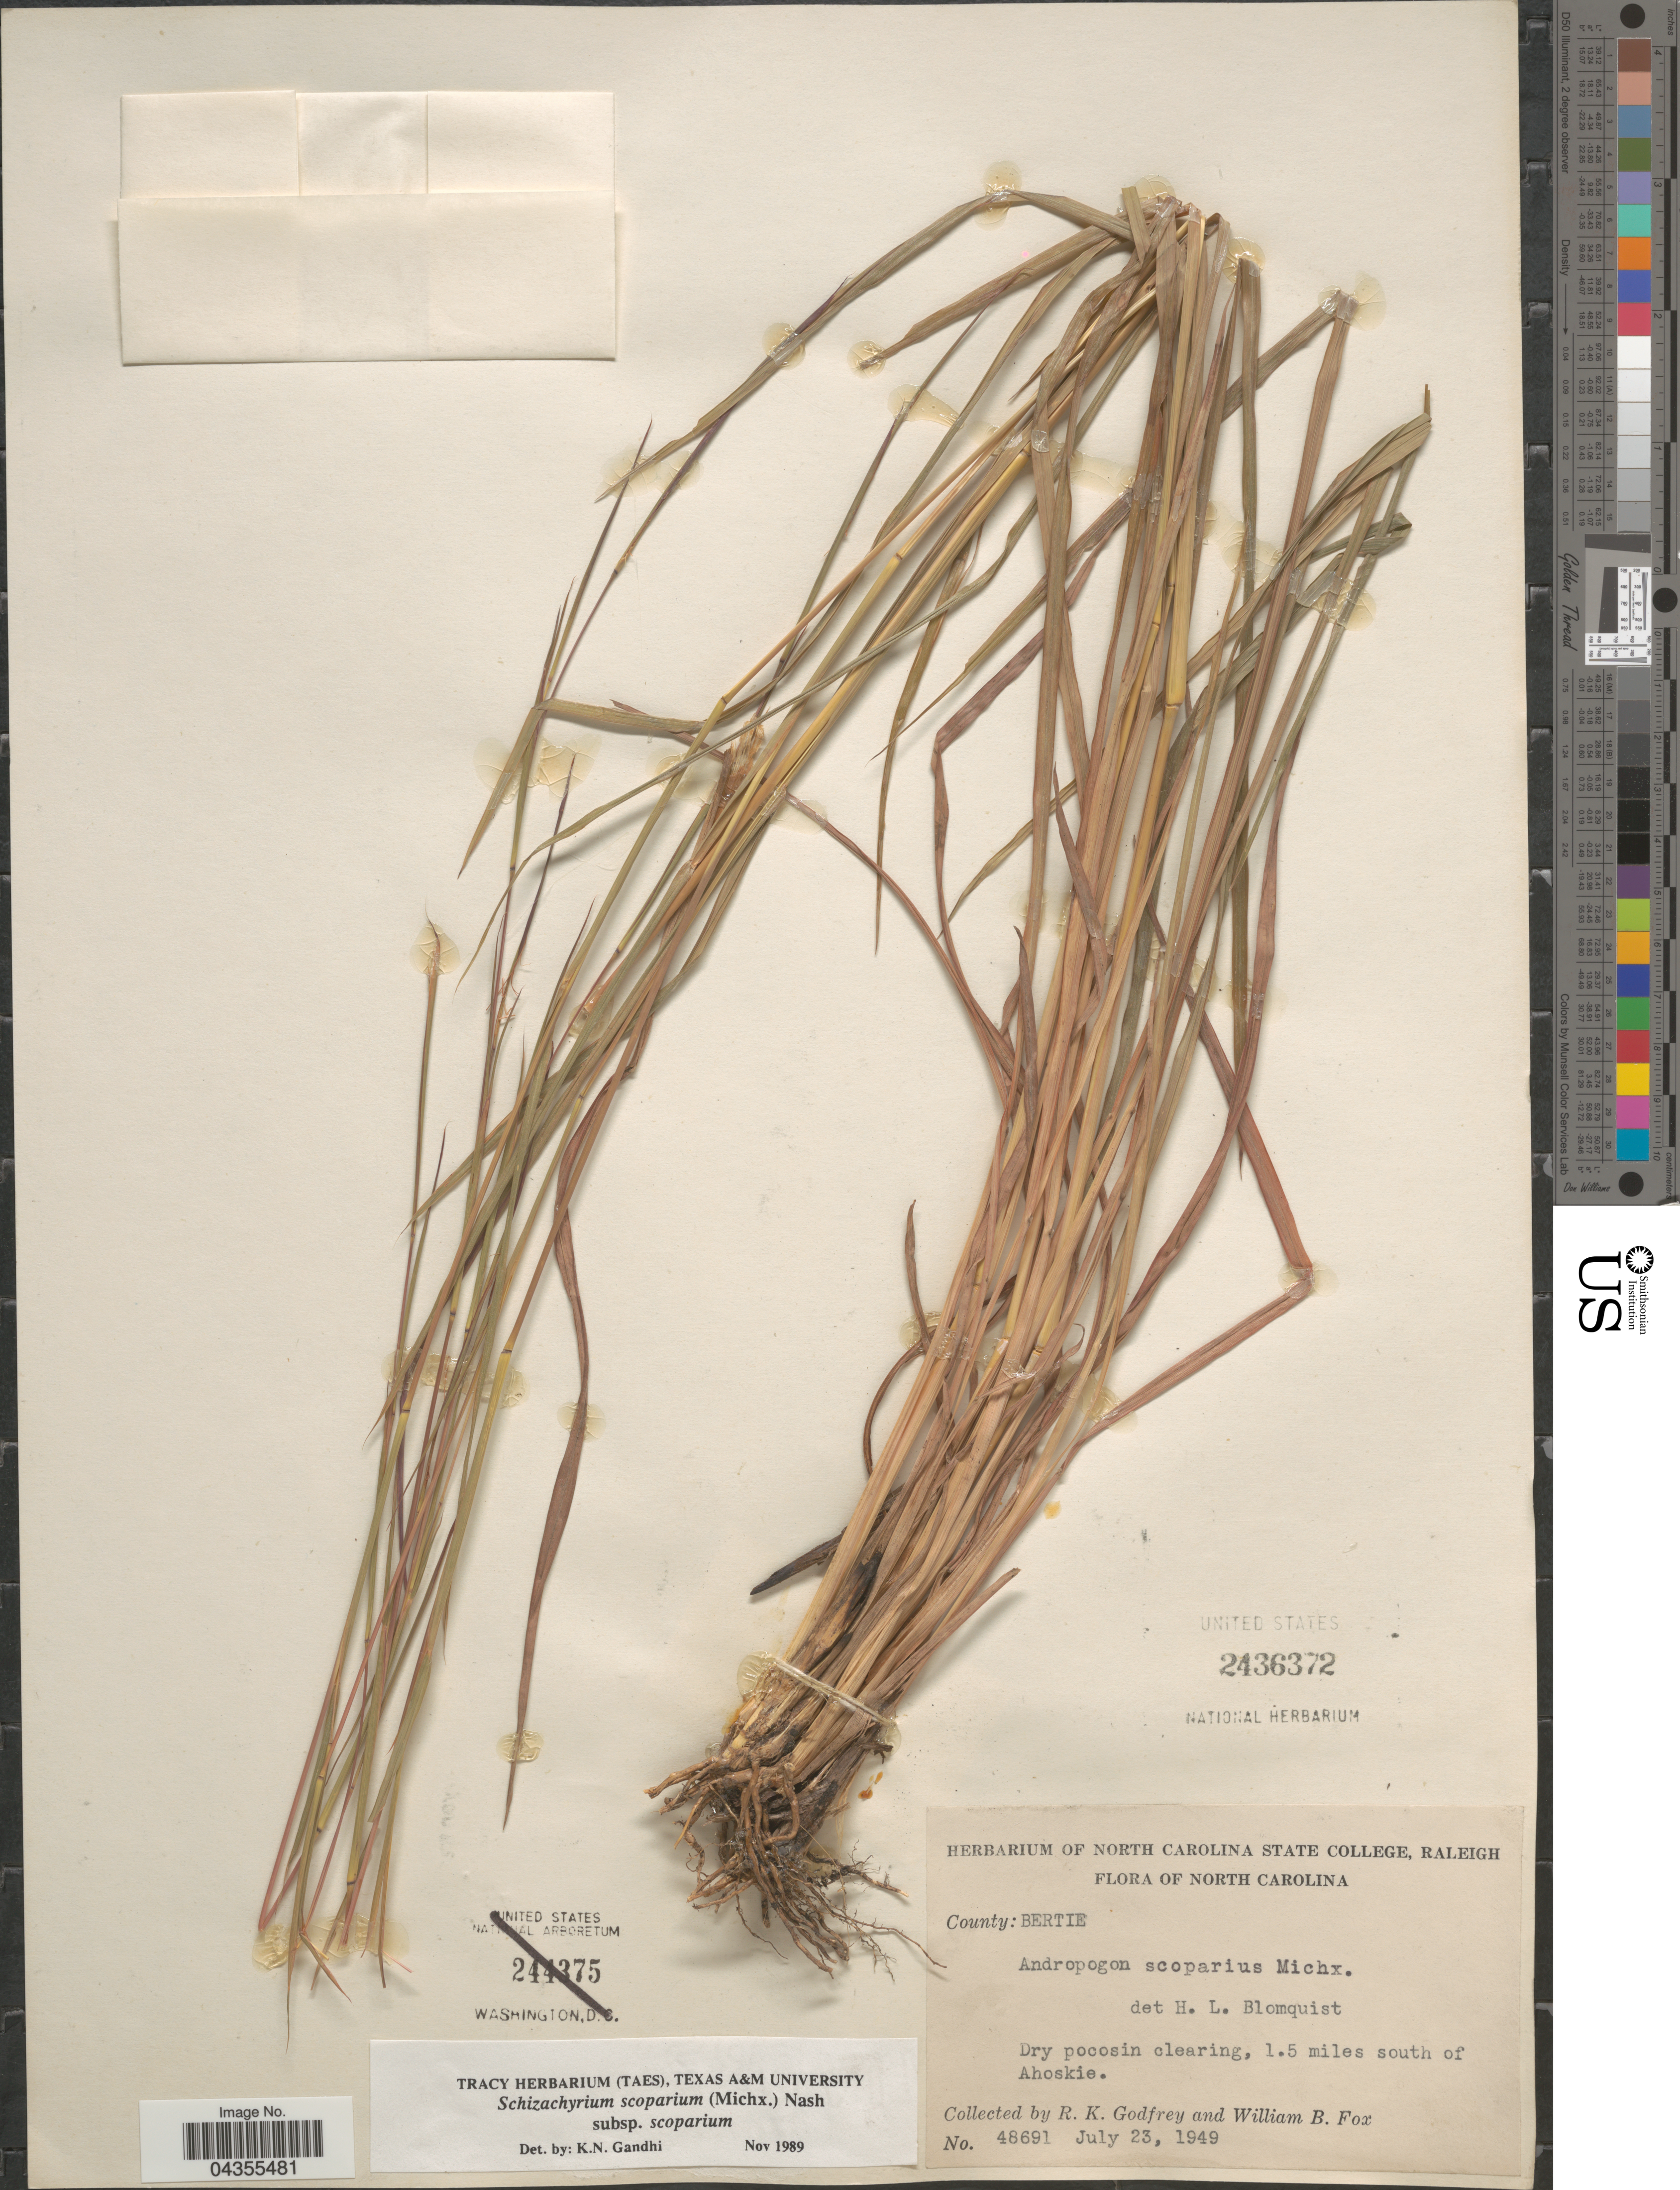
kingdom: Plantae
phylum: Tracheophyta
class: Liliopsida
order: Poales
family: Poaceae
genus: Schizachyrium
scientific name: Schizachyrium scoparium var. scoparium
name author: (Michx.) Nash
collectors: R. K. Godfrey & W. B. Fox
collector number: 48691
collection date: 1949-07-23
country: United States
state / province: North Carolina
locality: County: Bertie. Dry pocosin clearing, 1.5 miles south of Ahoskie.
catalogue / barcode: US 2436372